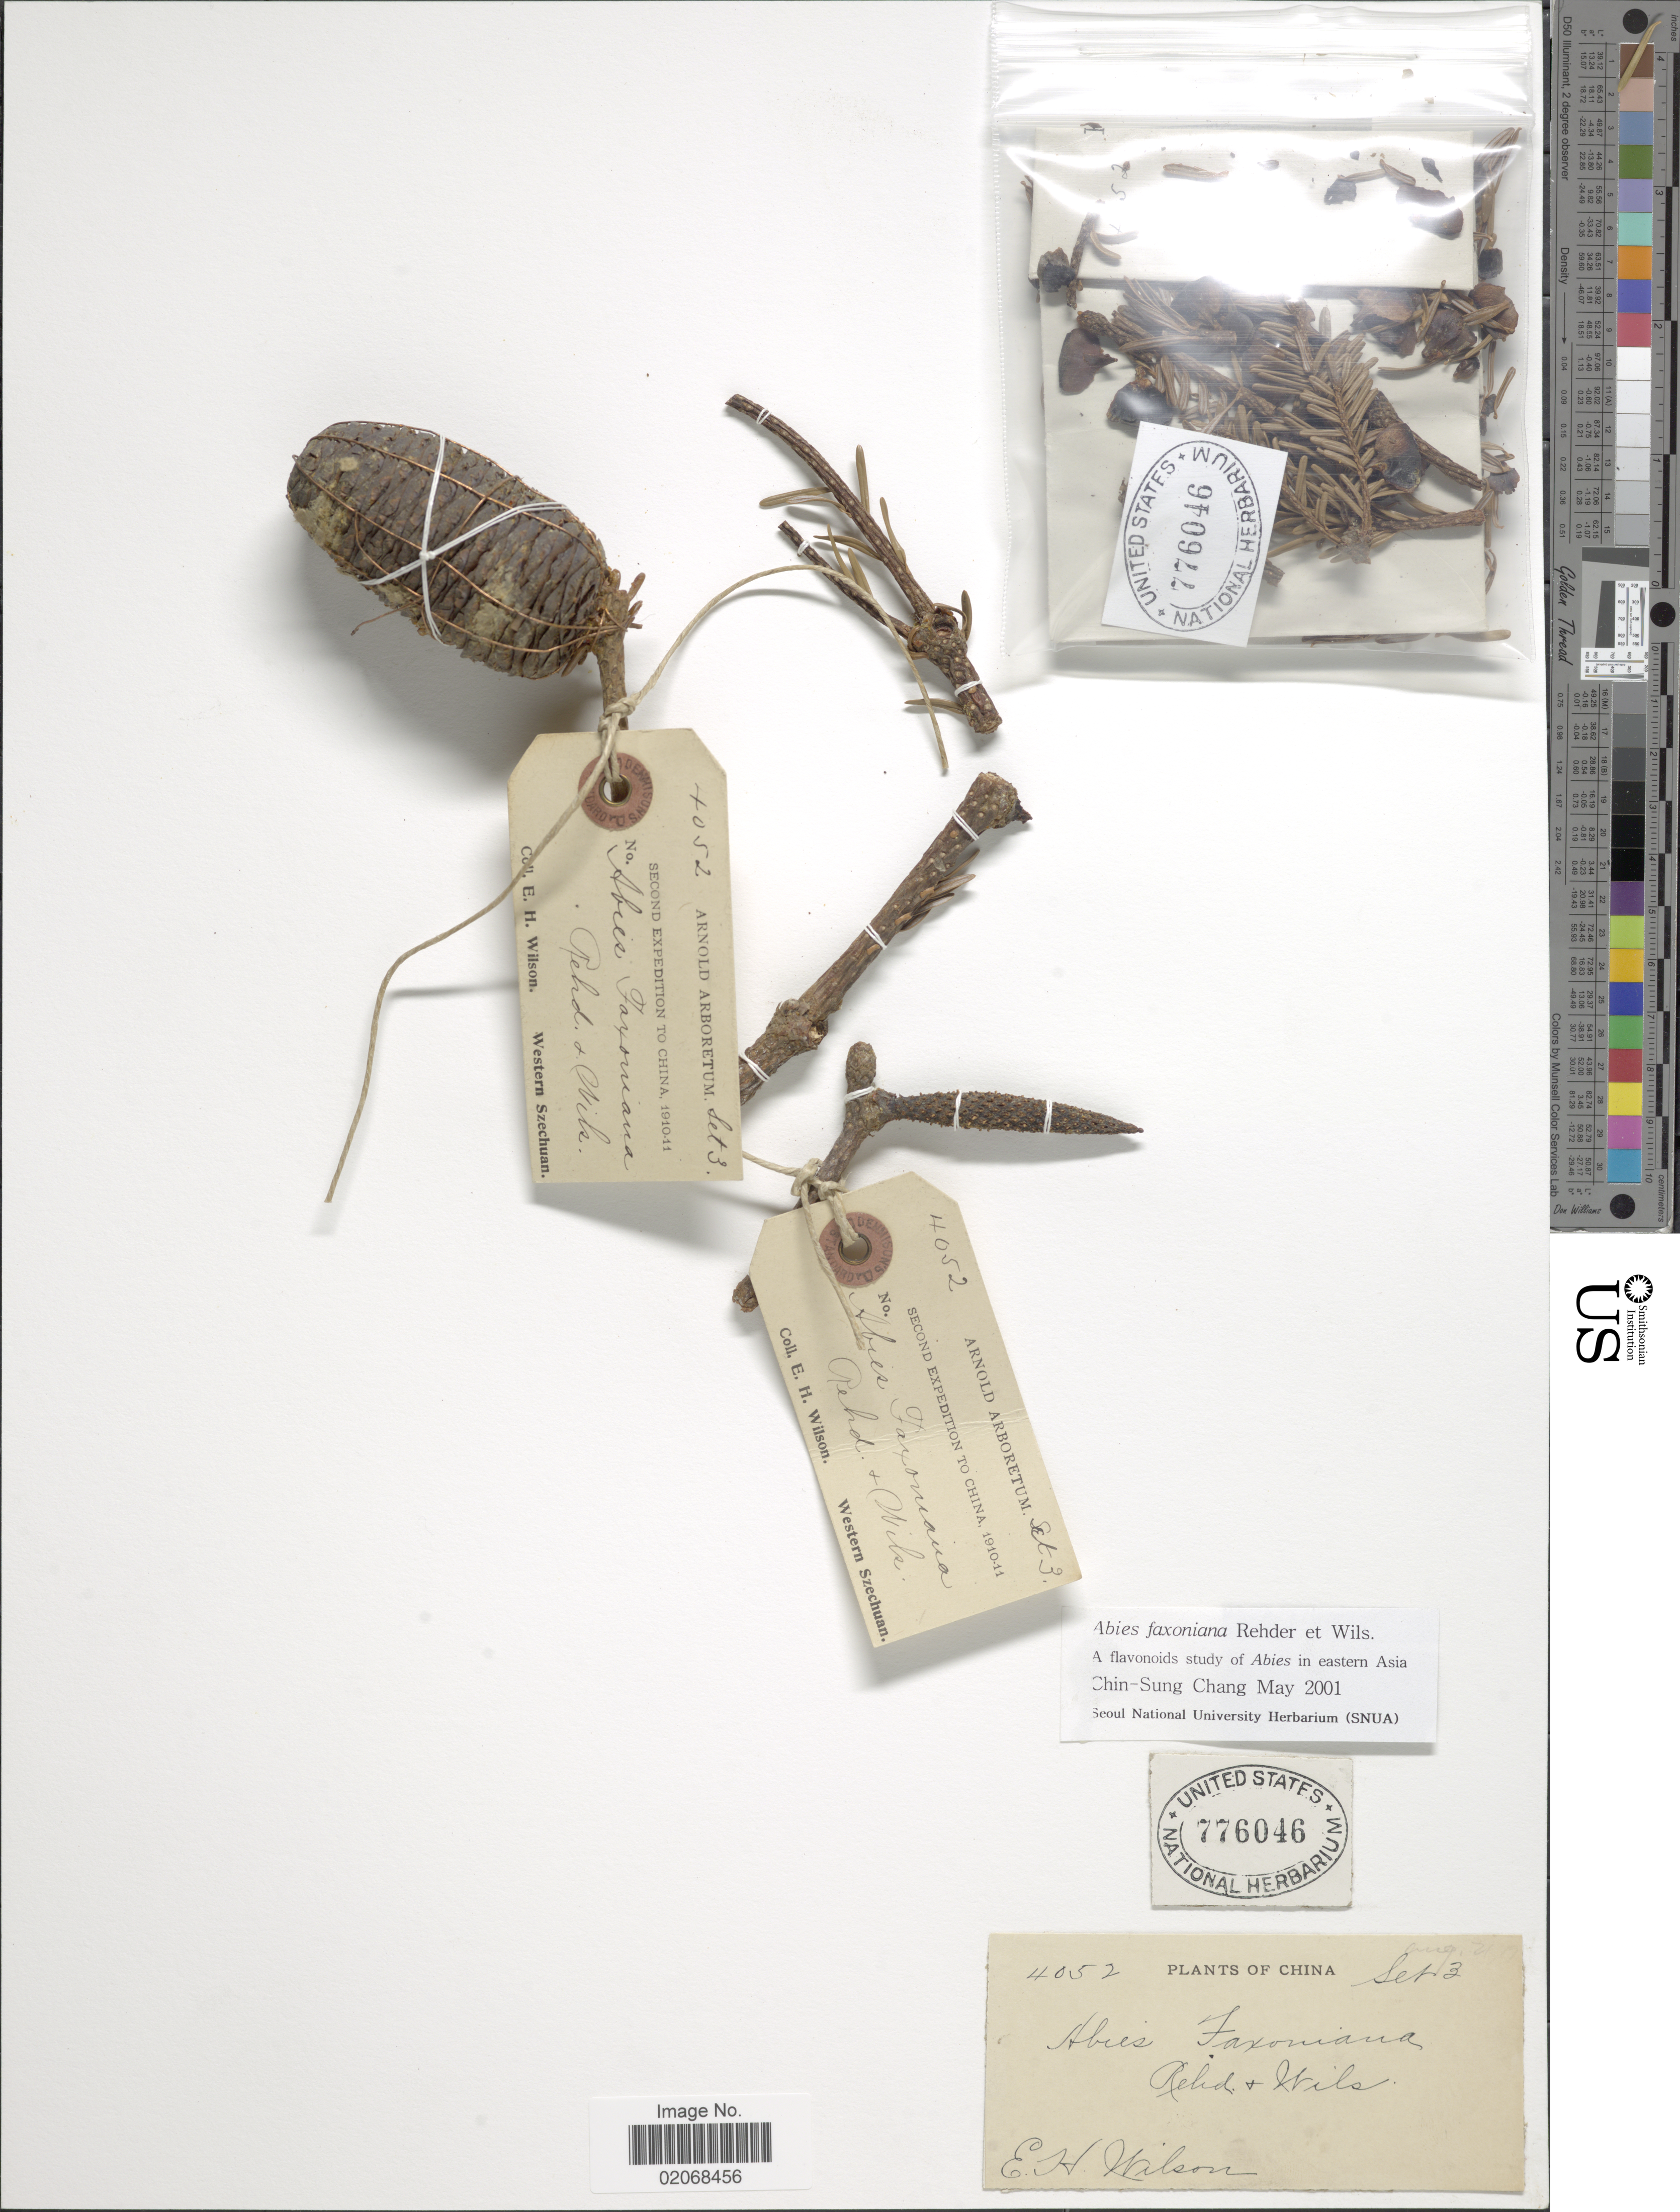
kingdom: Plantae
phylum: Tracheophyta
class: Pinopsida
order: Pinales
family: Pinaceae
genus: Abies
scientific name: Abies faxoniana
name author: Rehder & E.H. Wilson in Sarg.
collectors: E. Wilson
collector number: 4052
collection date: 1910/1911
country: China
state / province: Sichuan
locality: Western Szechuan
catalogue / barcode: US 776046